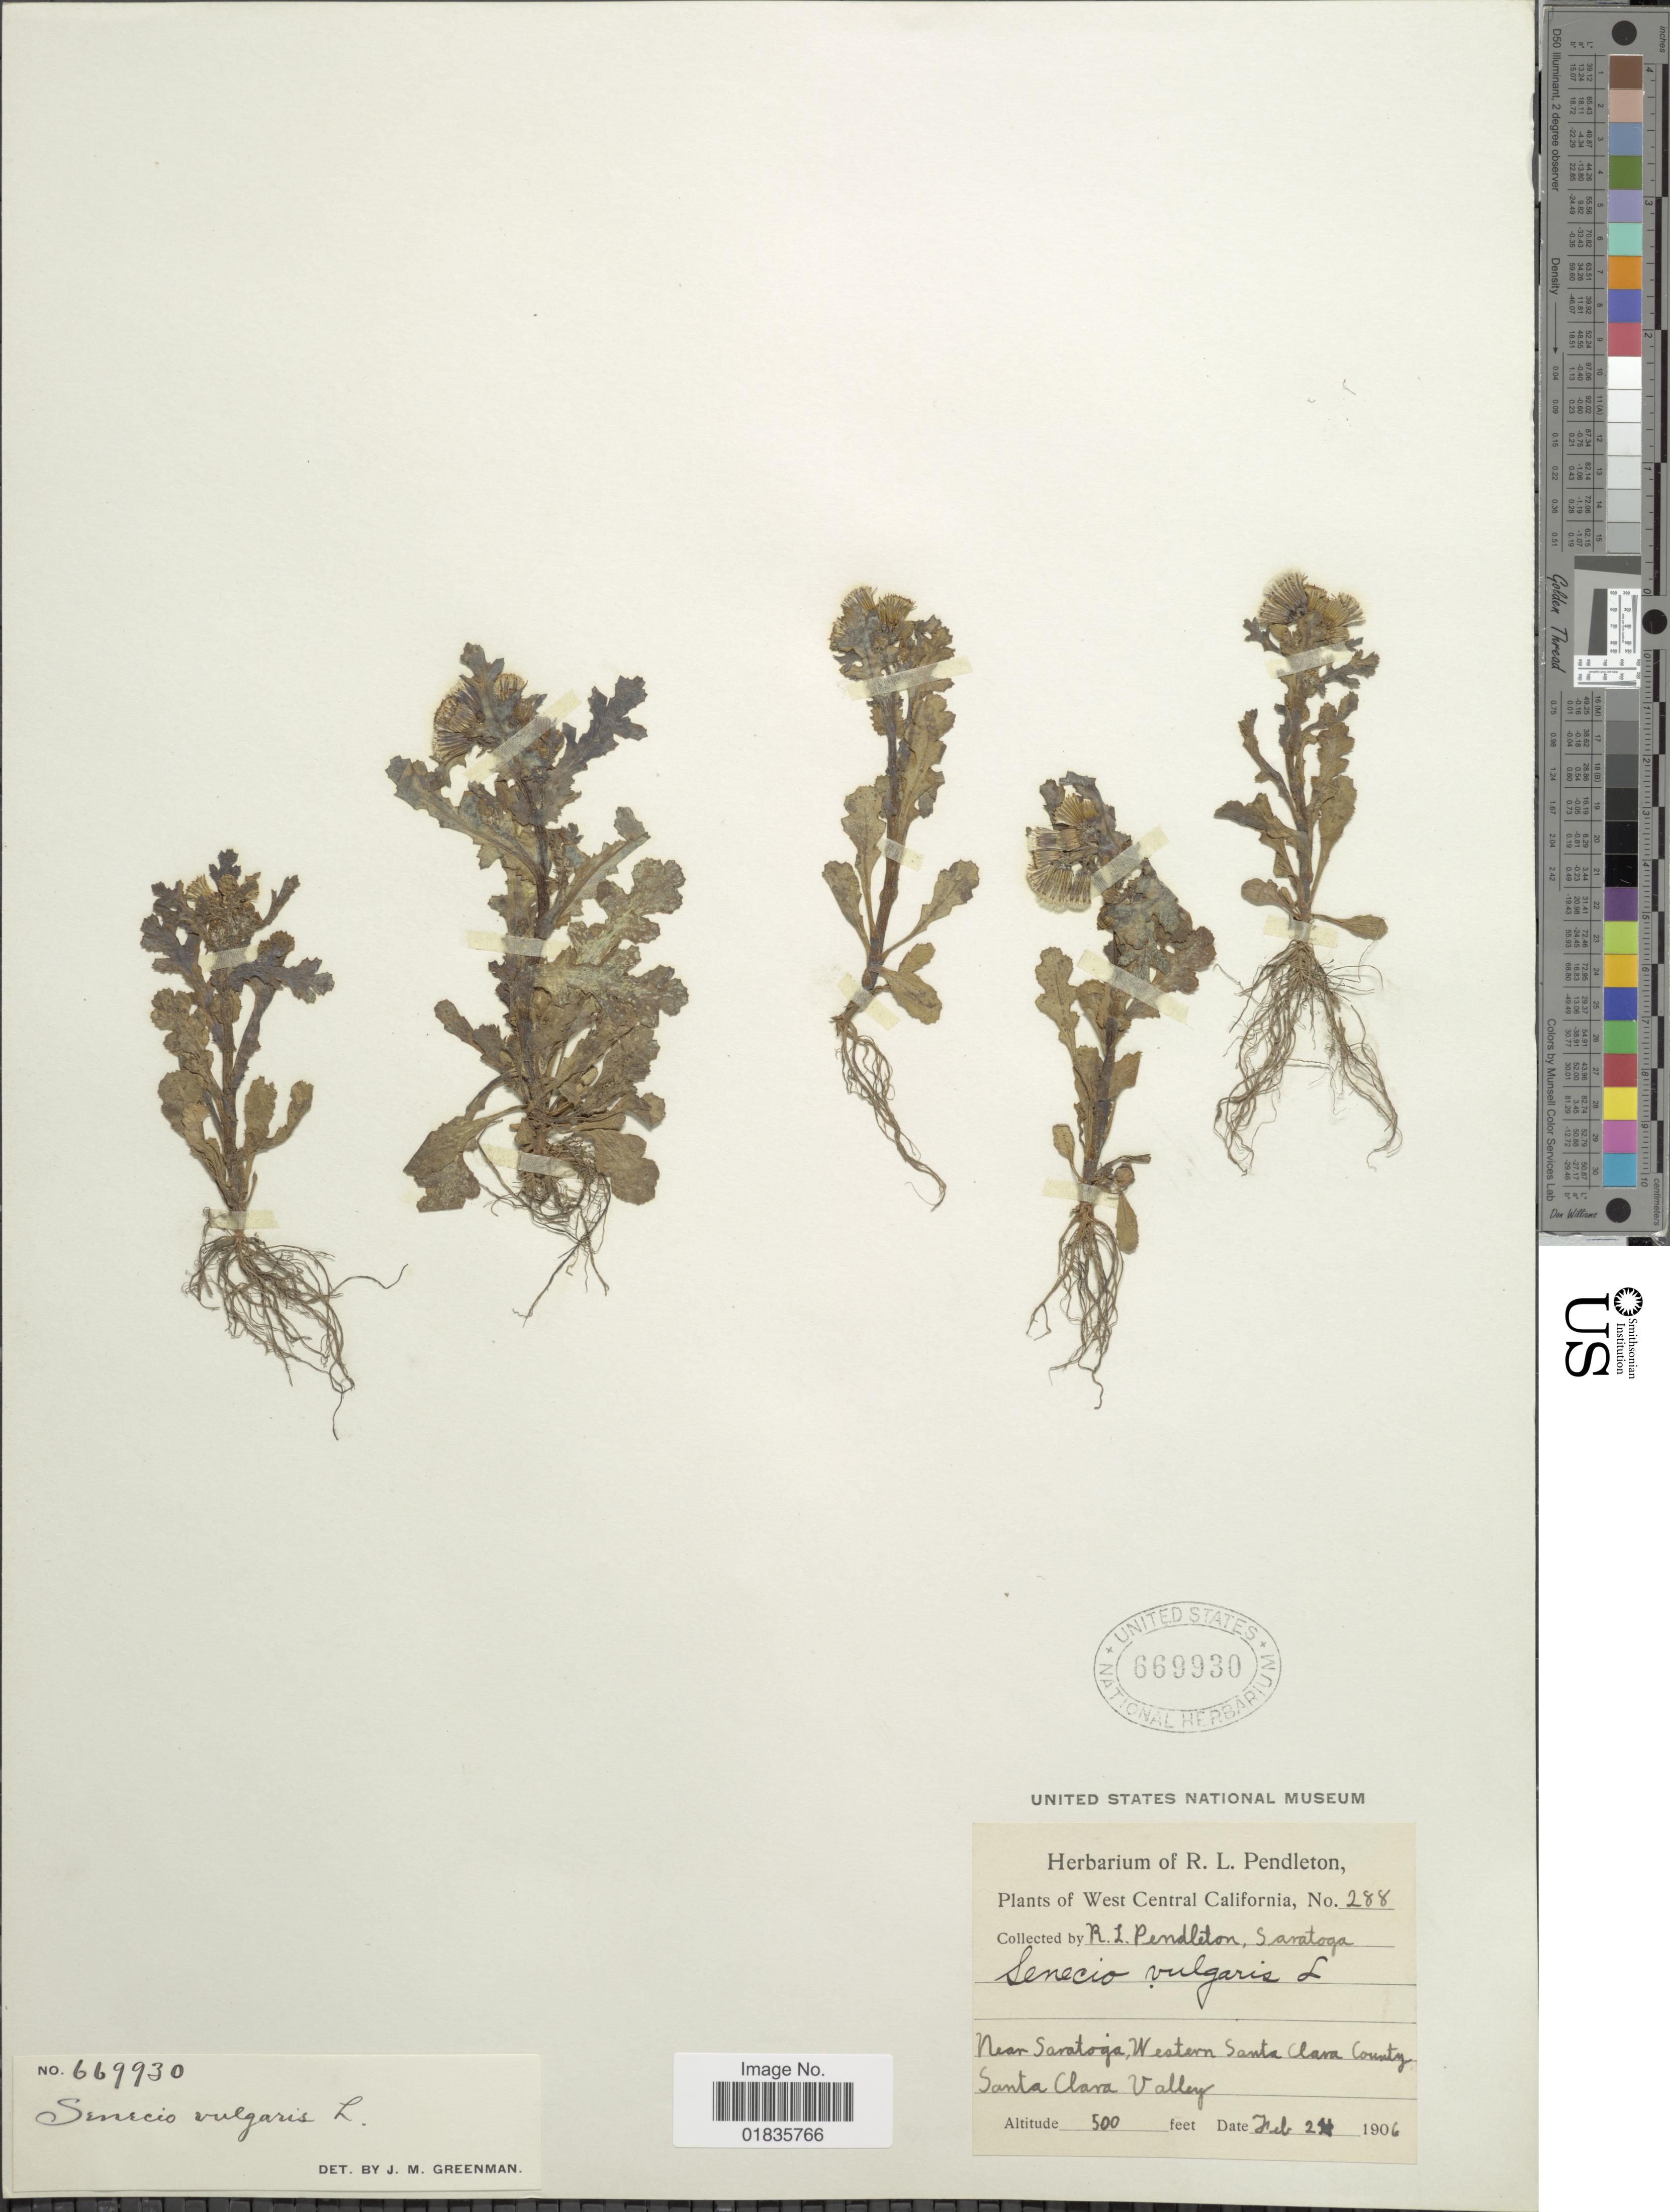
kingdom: Plantae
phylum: Tracheophyta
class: Magnoliopsida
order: Asterales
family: Asteraceae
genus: Senecio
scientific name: Senecio vulgaris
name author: L.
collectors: R. Pendleton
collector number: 288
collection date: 1906-02-24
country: United States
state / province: California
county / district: Santa Clara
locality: West Central California, near Saratoga, Western Santa Clara County, Santa Clara Valley.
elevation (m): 152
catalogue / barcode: US 669930